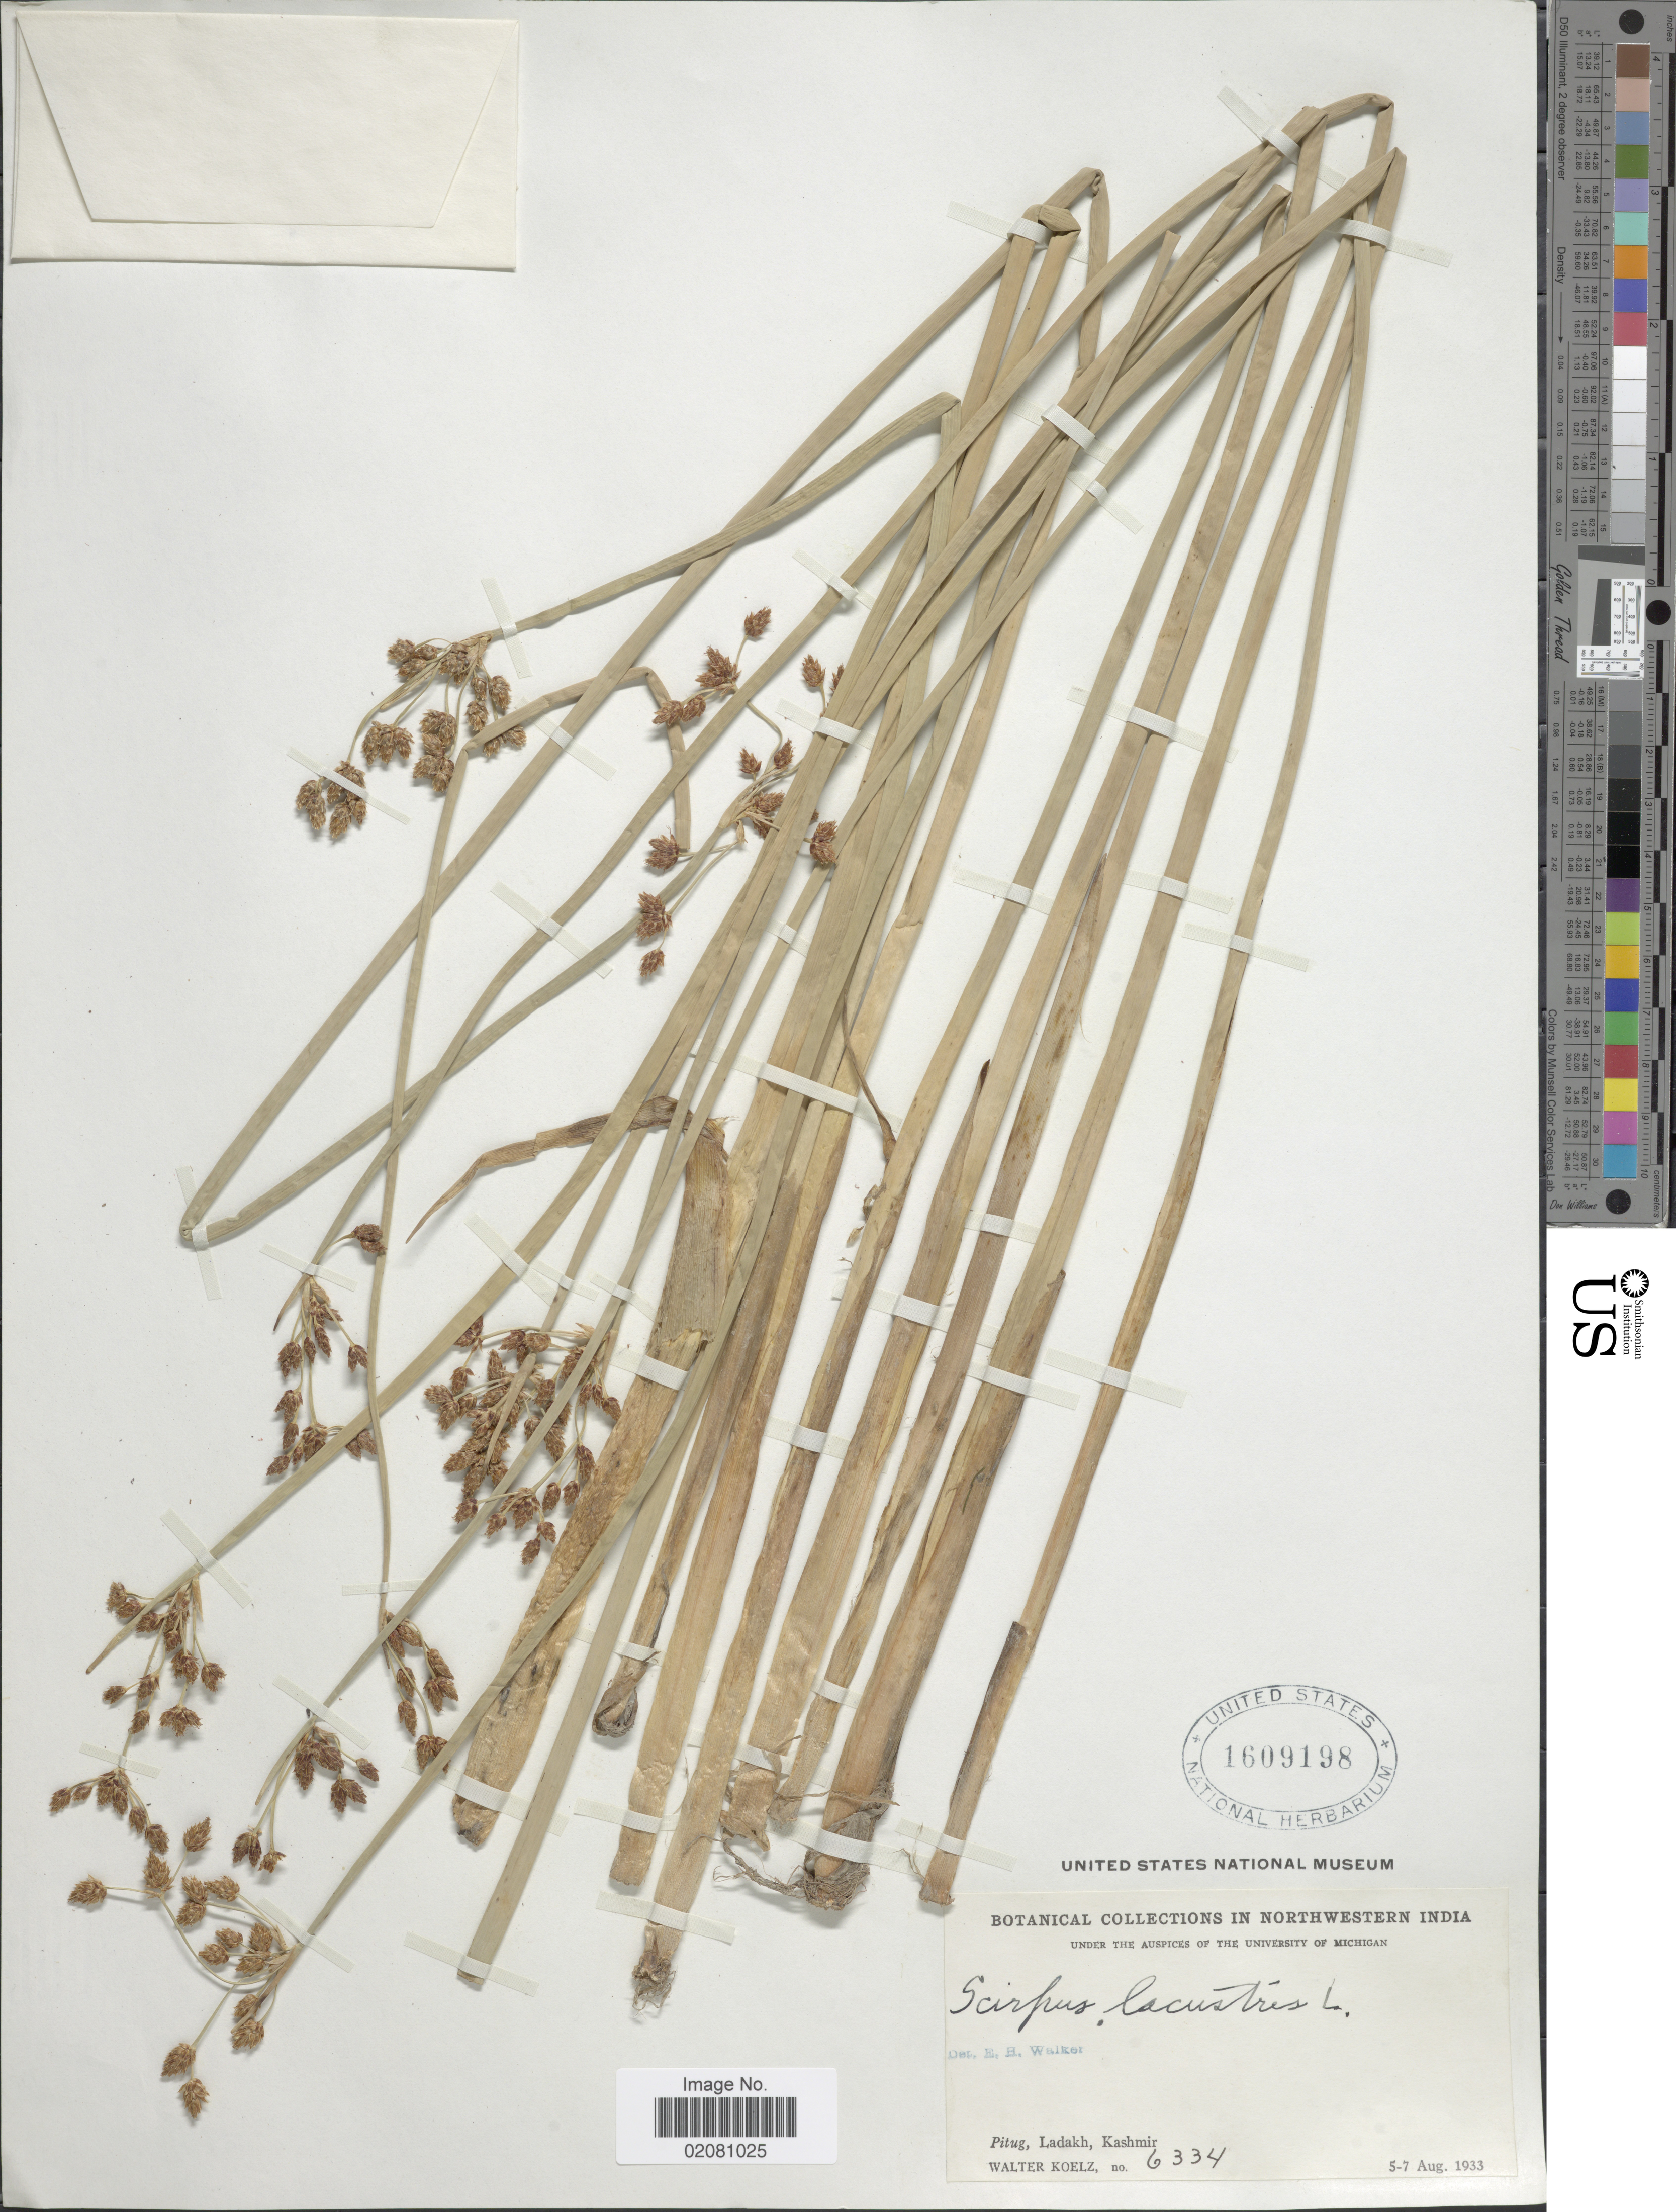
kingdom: Plantae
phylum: Tracheophyta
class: Liliopsida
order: Poales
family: Cyperaceae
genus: Schoenoplectus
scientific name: Schoenoplectus lacustris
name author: (L.) Palla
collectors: W. N. Koelz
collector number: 6334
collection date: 1933-08-05/1933-08-07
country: India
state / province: Jammu and Kashmir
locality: Northwestern India. Pitug, Ladakh, Kashmir.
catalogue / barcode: US 1609198